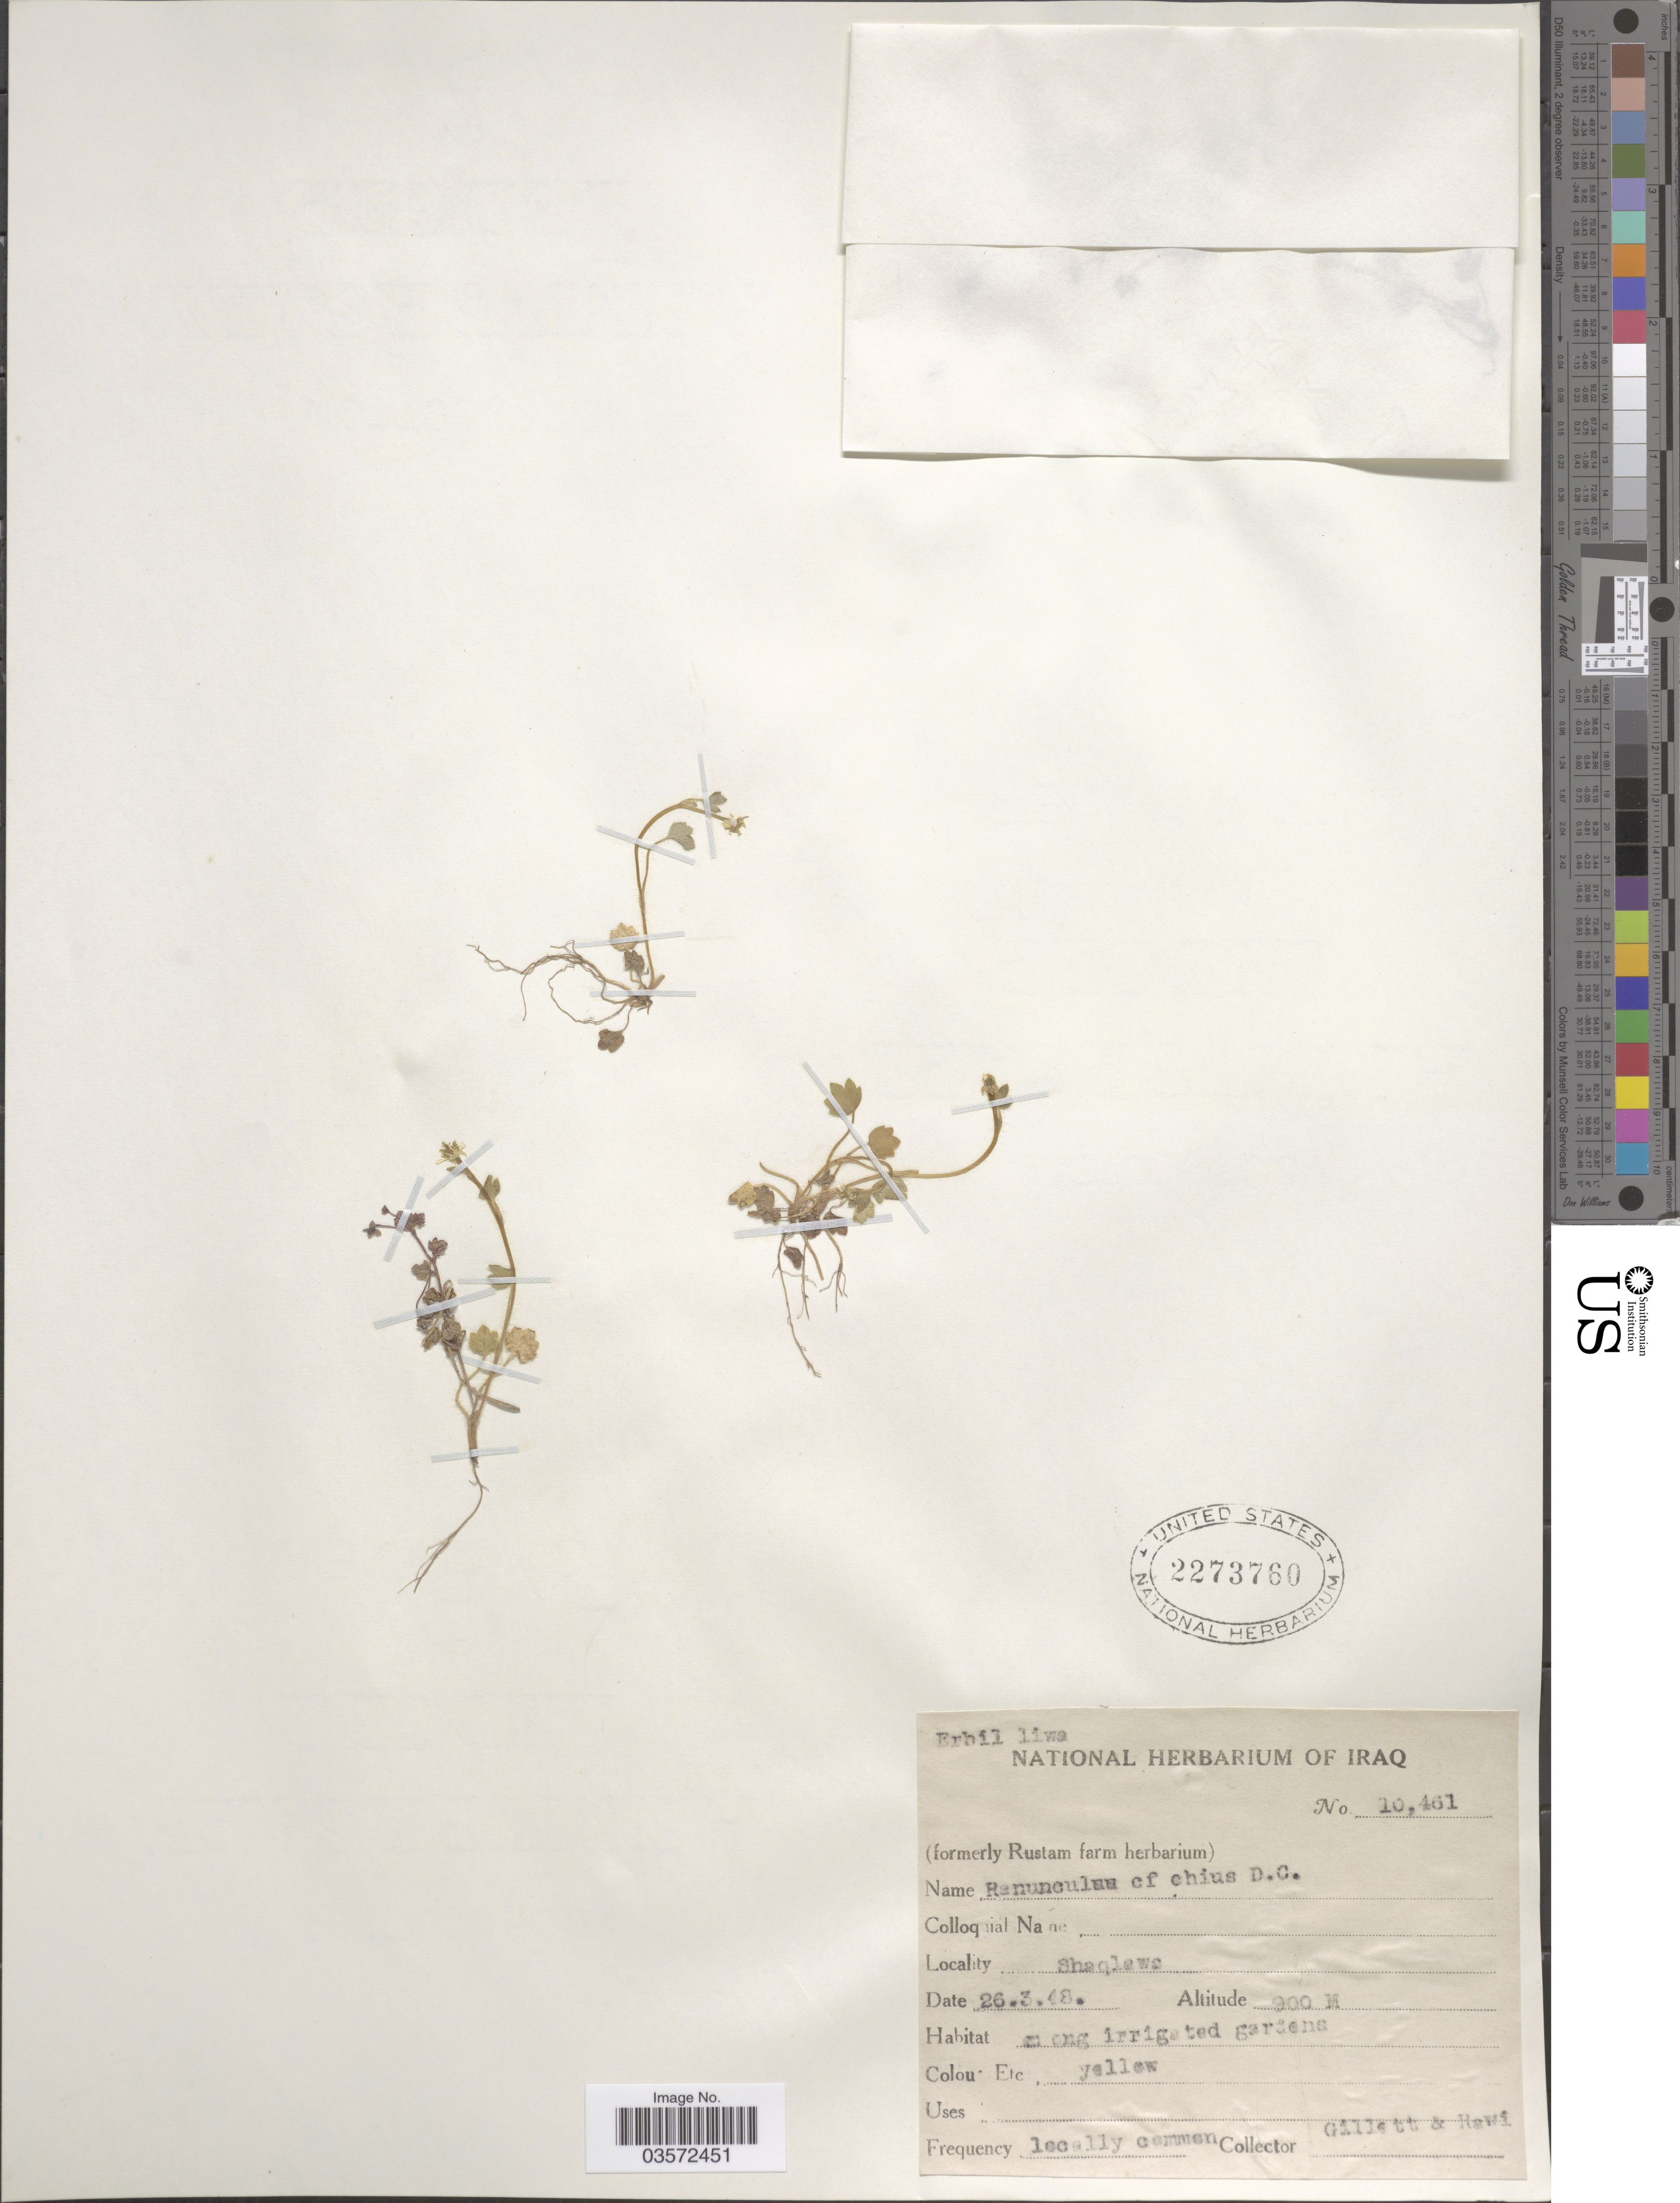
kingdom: Plantae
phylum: Tracheophyta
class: Magnoliopsida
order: Ranunculales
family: Ranunculaceae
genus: Ranunculus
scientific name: Ranunculus chius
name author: DC.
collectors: Gillett, -- & -. Rawi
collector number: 10461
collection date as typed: Transcribed d/m/y: 26/3/48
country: Iraq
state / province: Arbīl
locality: Erbil liwa. Shaqlawa.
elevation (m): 900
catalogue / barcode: US 2273760